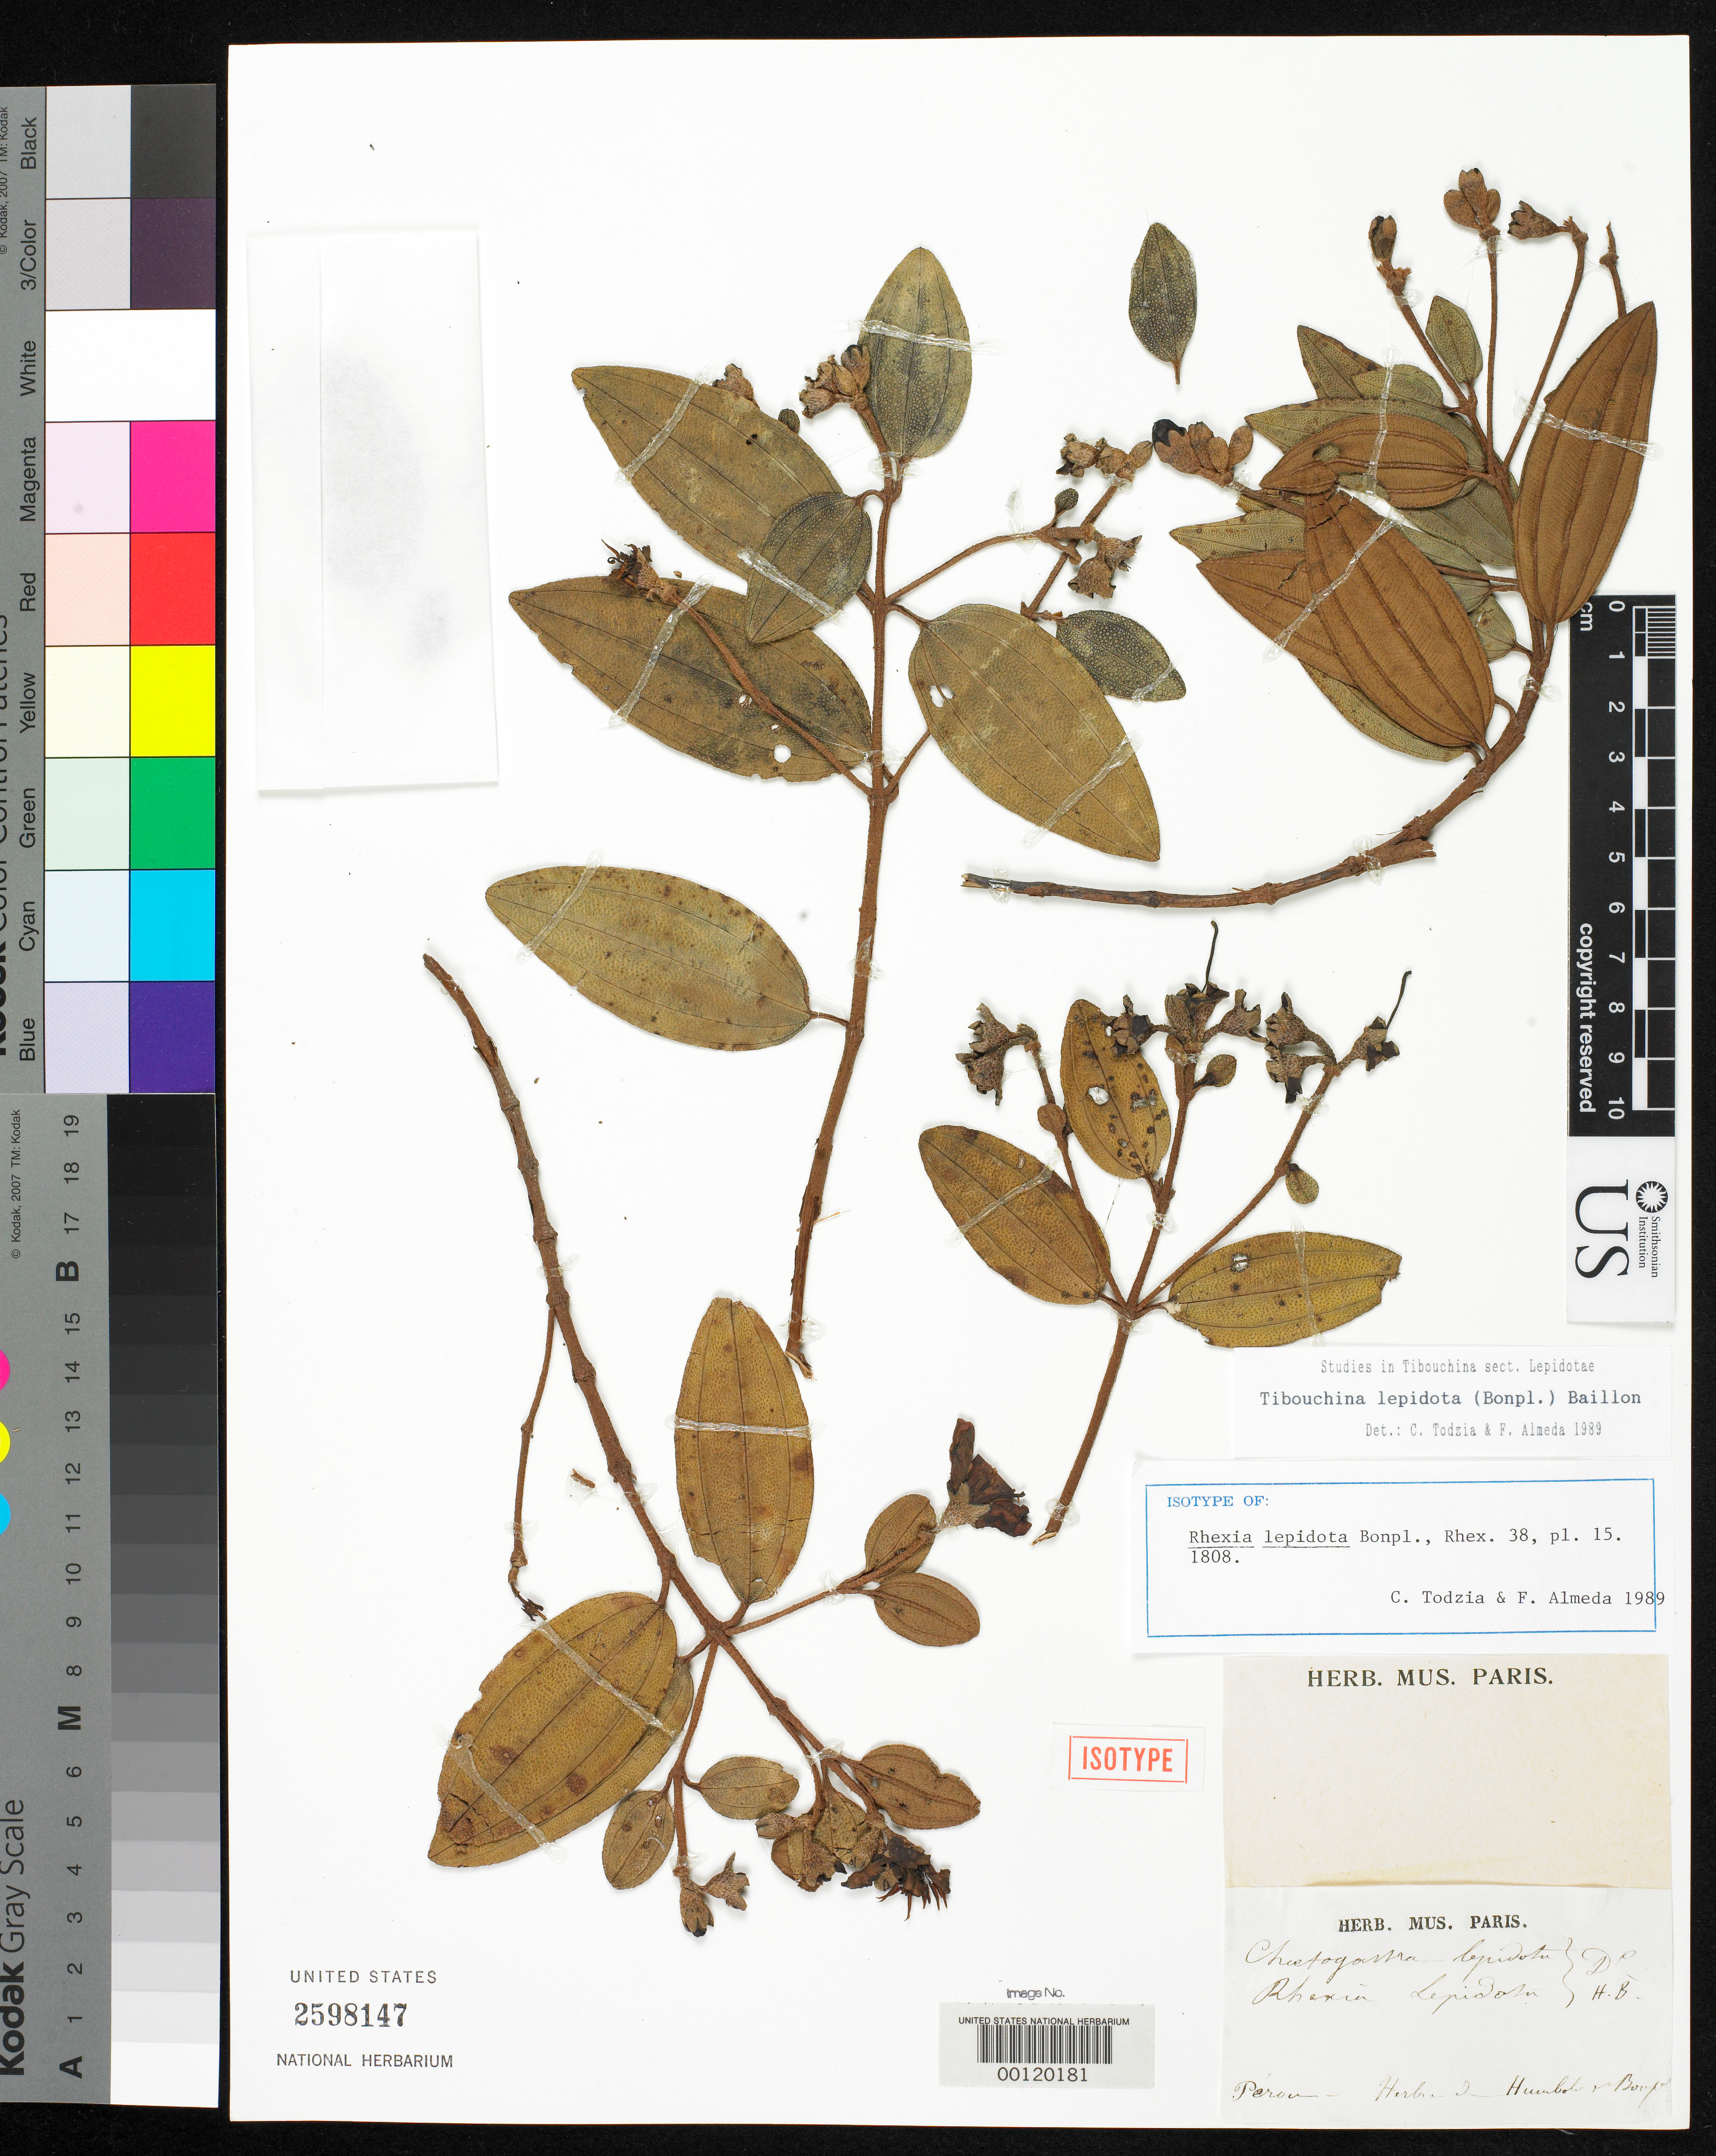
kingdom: Plantae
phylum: Tracheophyta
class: Magnoliopsida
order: Myrtales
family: Melastomataceae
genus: Rhexia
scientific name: Rhexia lepidota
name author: Bonpl. & Rich.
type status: Isotype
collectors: A. J. A. Bonpland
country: Peru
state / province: Cajamarca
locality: juxta Jaén de Bracamorros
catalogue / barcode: US 2598147